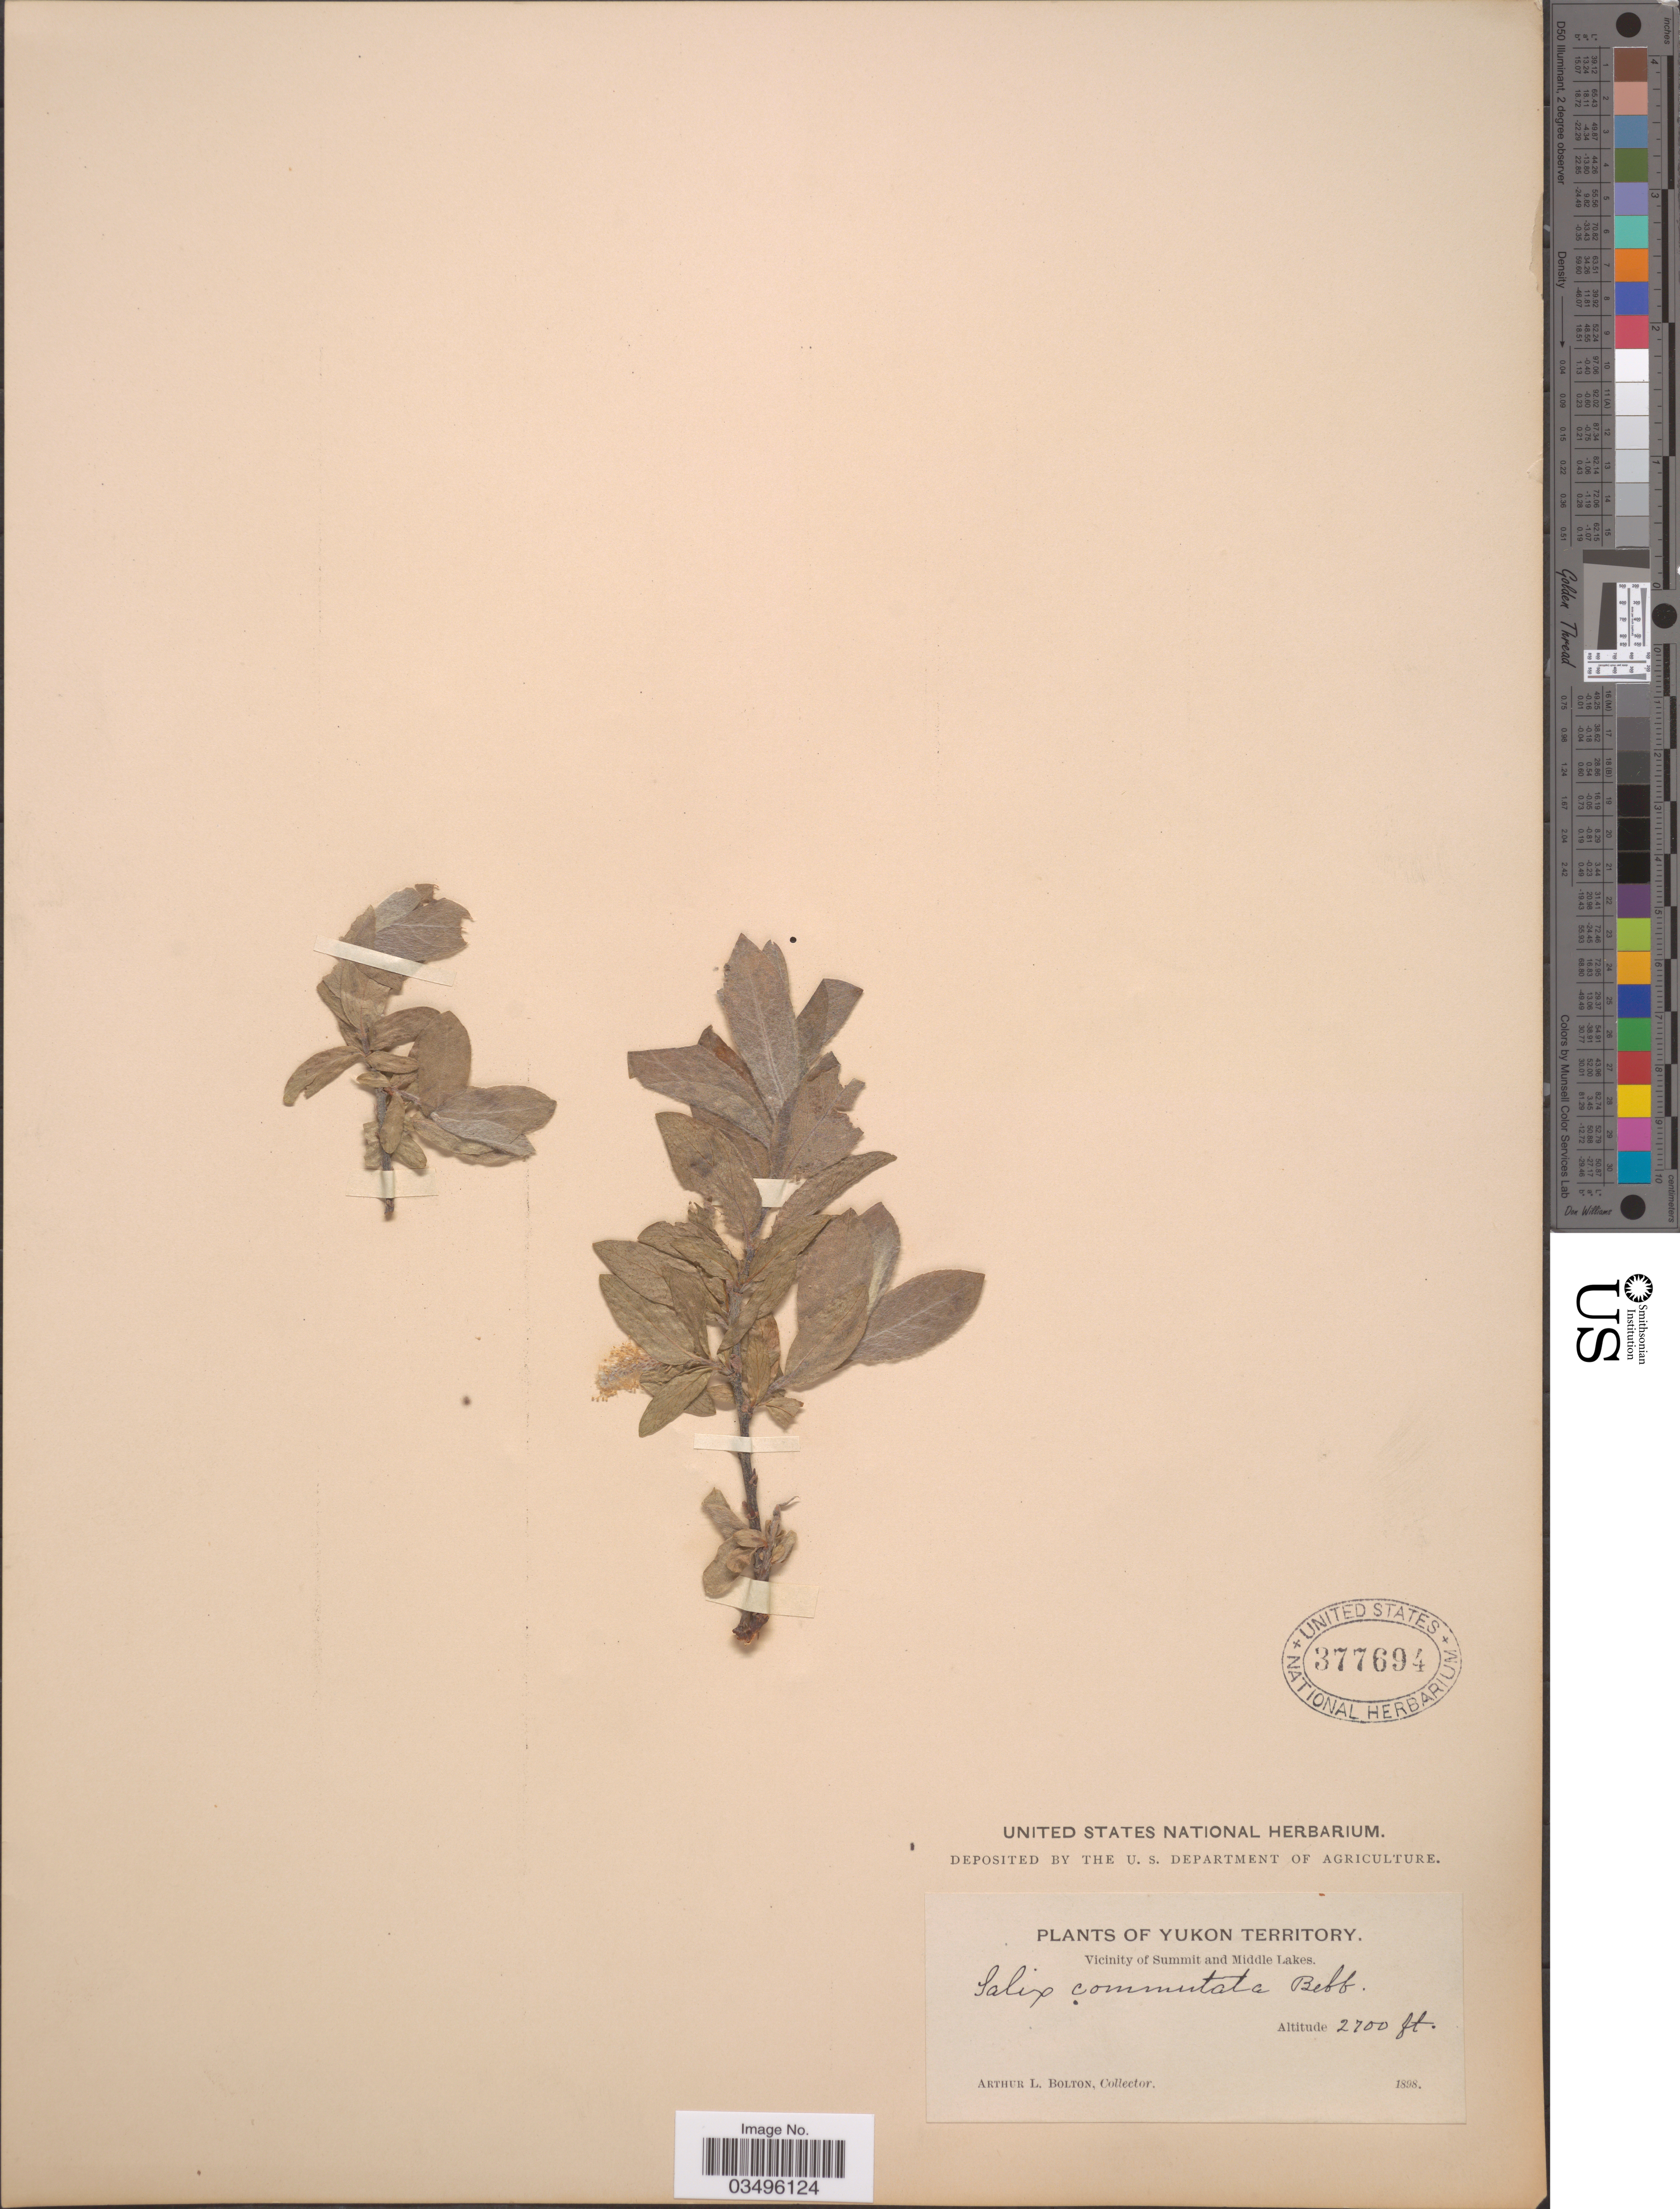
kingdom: Plantae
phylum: Tracheophyta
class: Magnoliopsida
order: Malpighiales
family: Salicaceae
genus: Salix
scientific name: Salix commutata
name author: Bebb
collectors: A. Bolton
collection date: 1898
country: Canada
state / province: Yukon Territory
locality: Vicinity of Summit and Middle Lakes.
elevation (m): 823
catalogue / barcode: US 377694